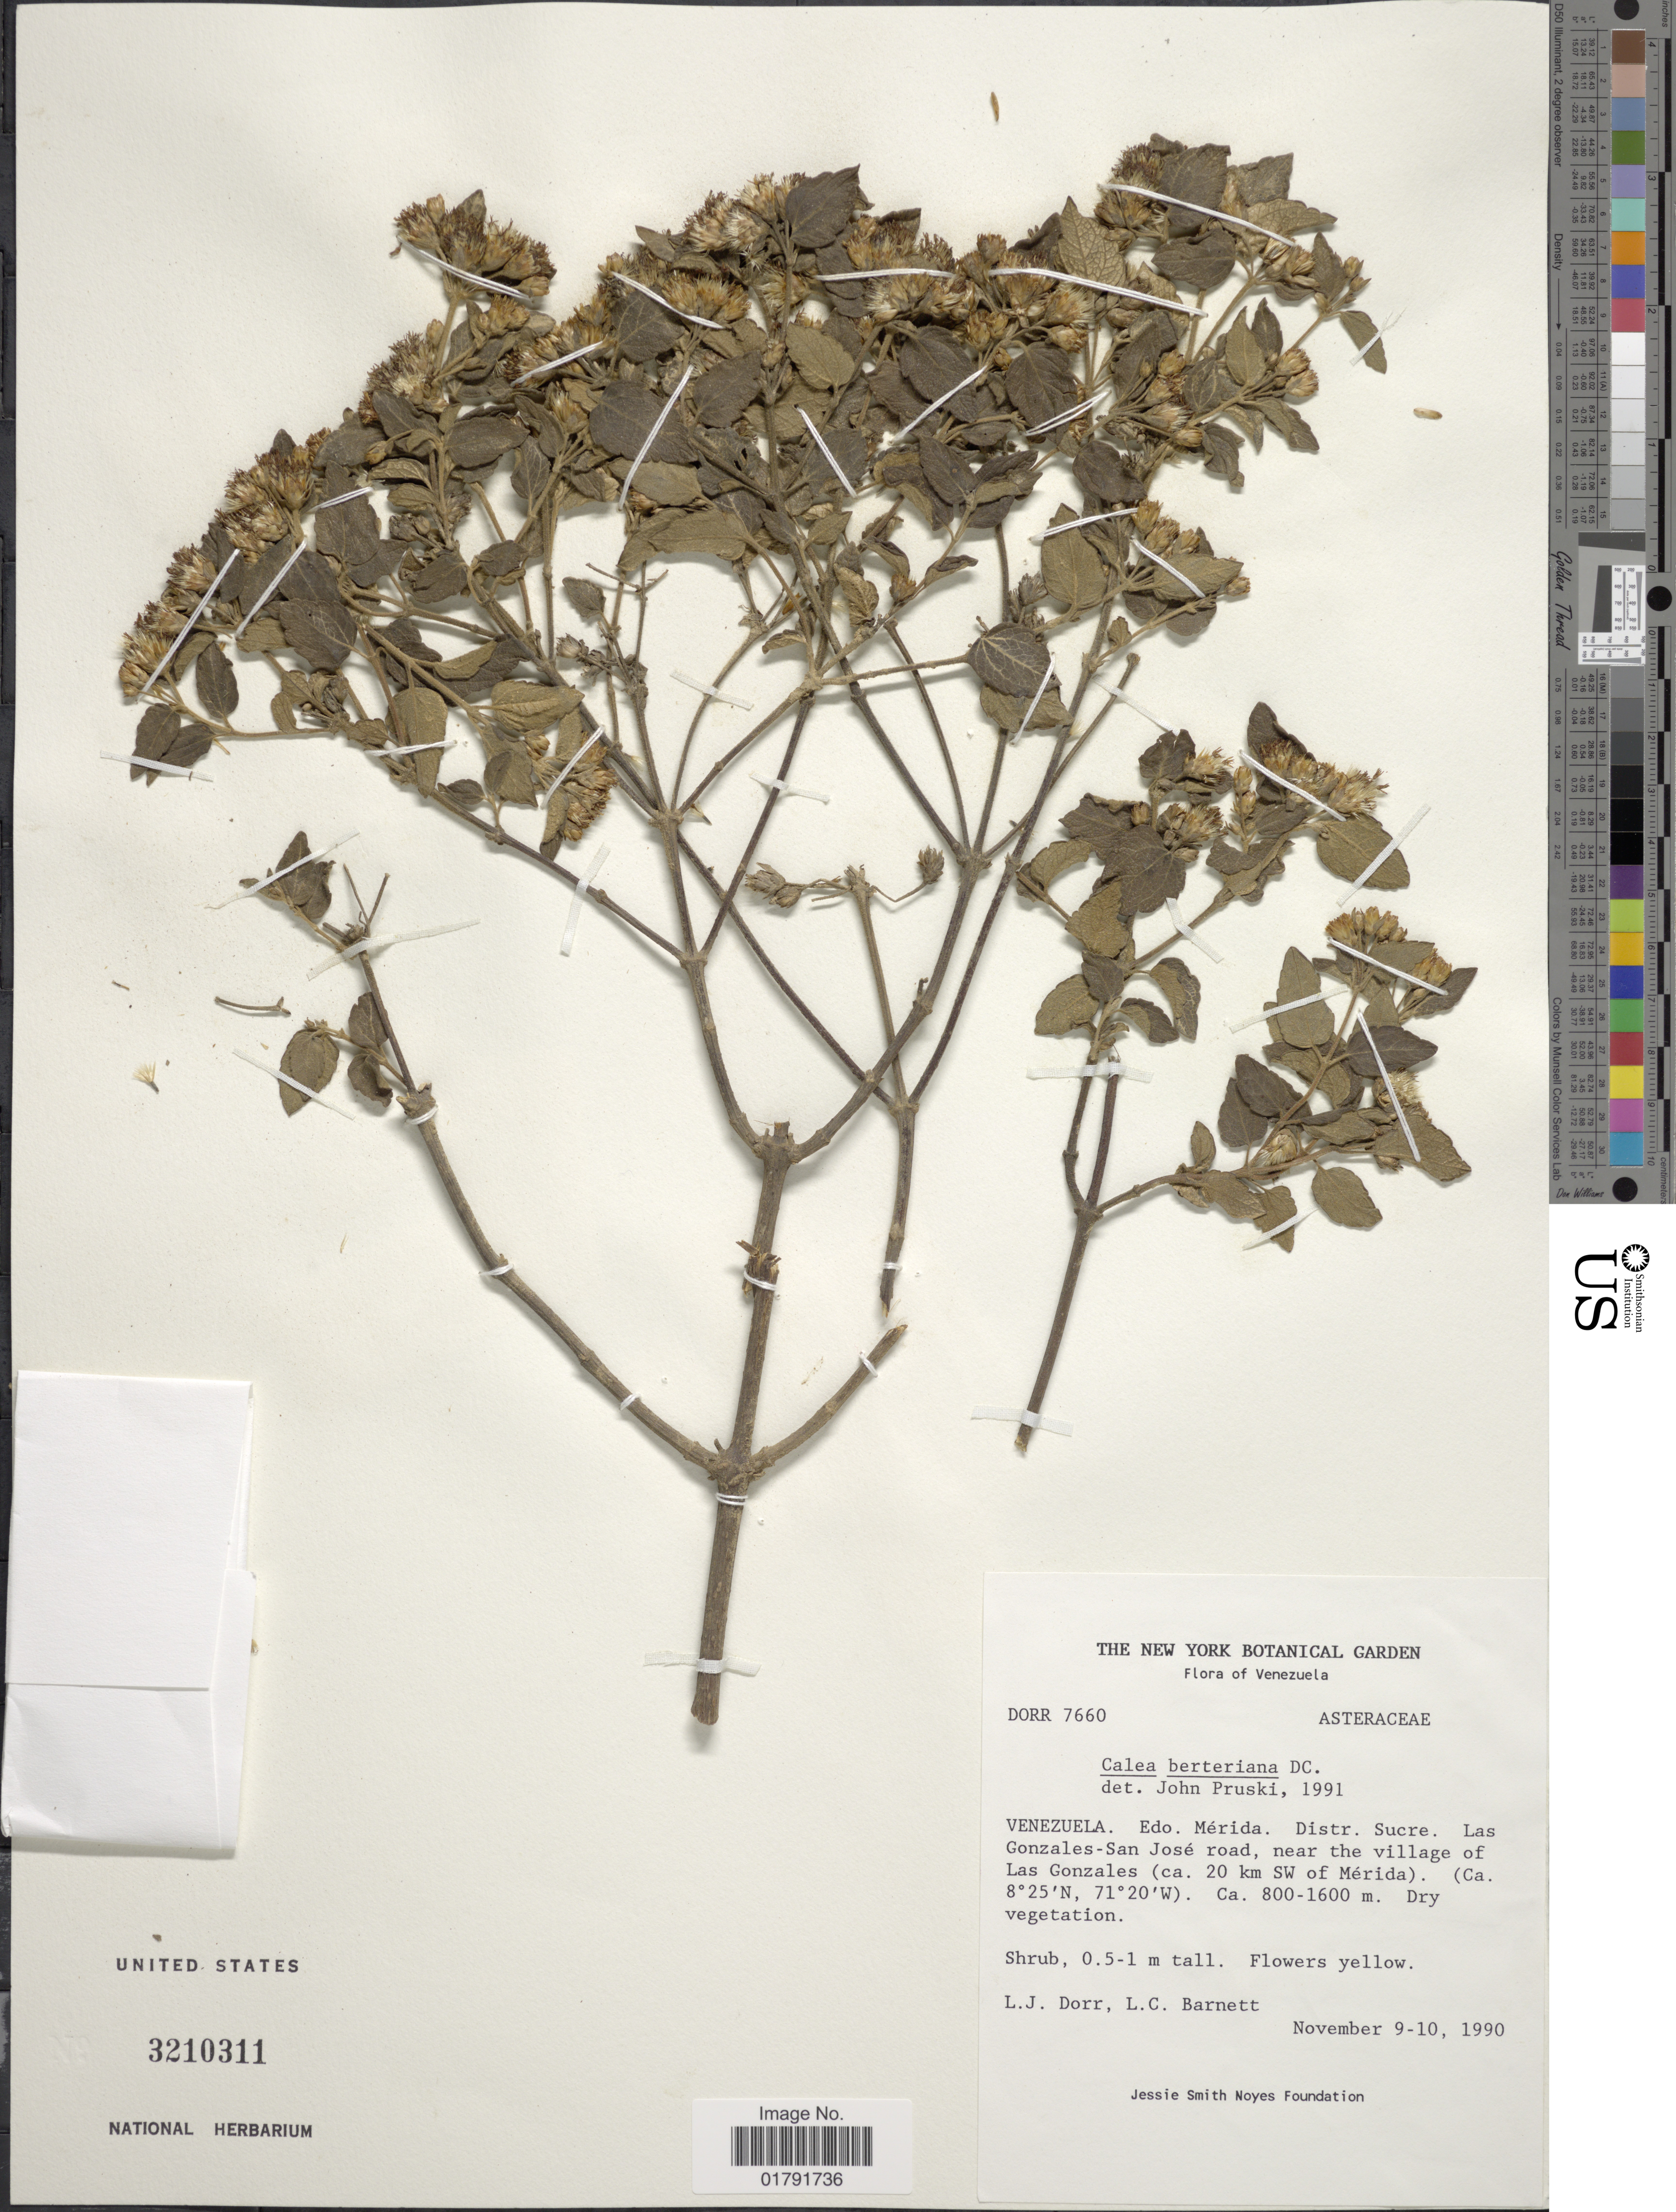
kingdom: Plantae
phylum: Tracheophyta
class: Magnoliopsida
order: Asterales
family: Asteraceae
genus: Calea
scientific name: Calea berteriana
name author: DC.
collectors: L. J. Dorr & L. C. Barnett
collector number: DORR 7660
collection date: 1990-11-09/1990-11-10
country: Venezuela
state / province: Mérida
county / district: Sucre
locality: Las Gonzales-San Jose road, near the village of Las Gonzales (ca. 20 km SW of Merida)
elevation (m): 800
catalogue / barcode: US 3210311